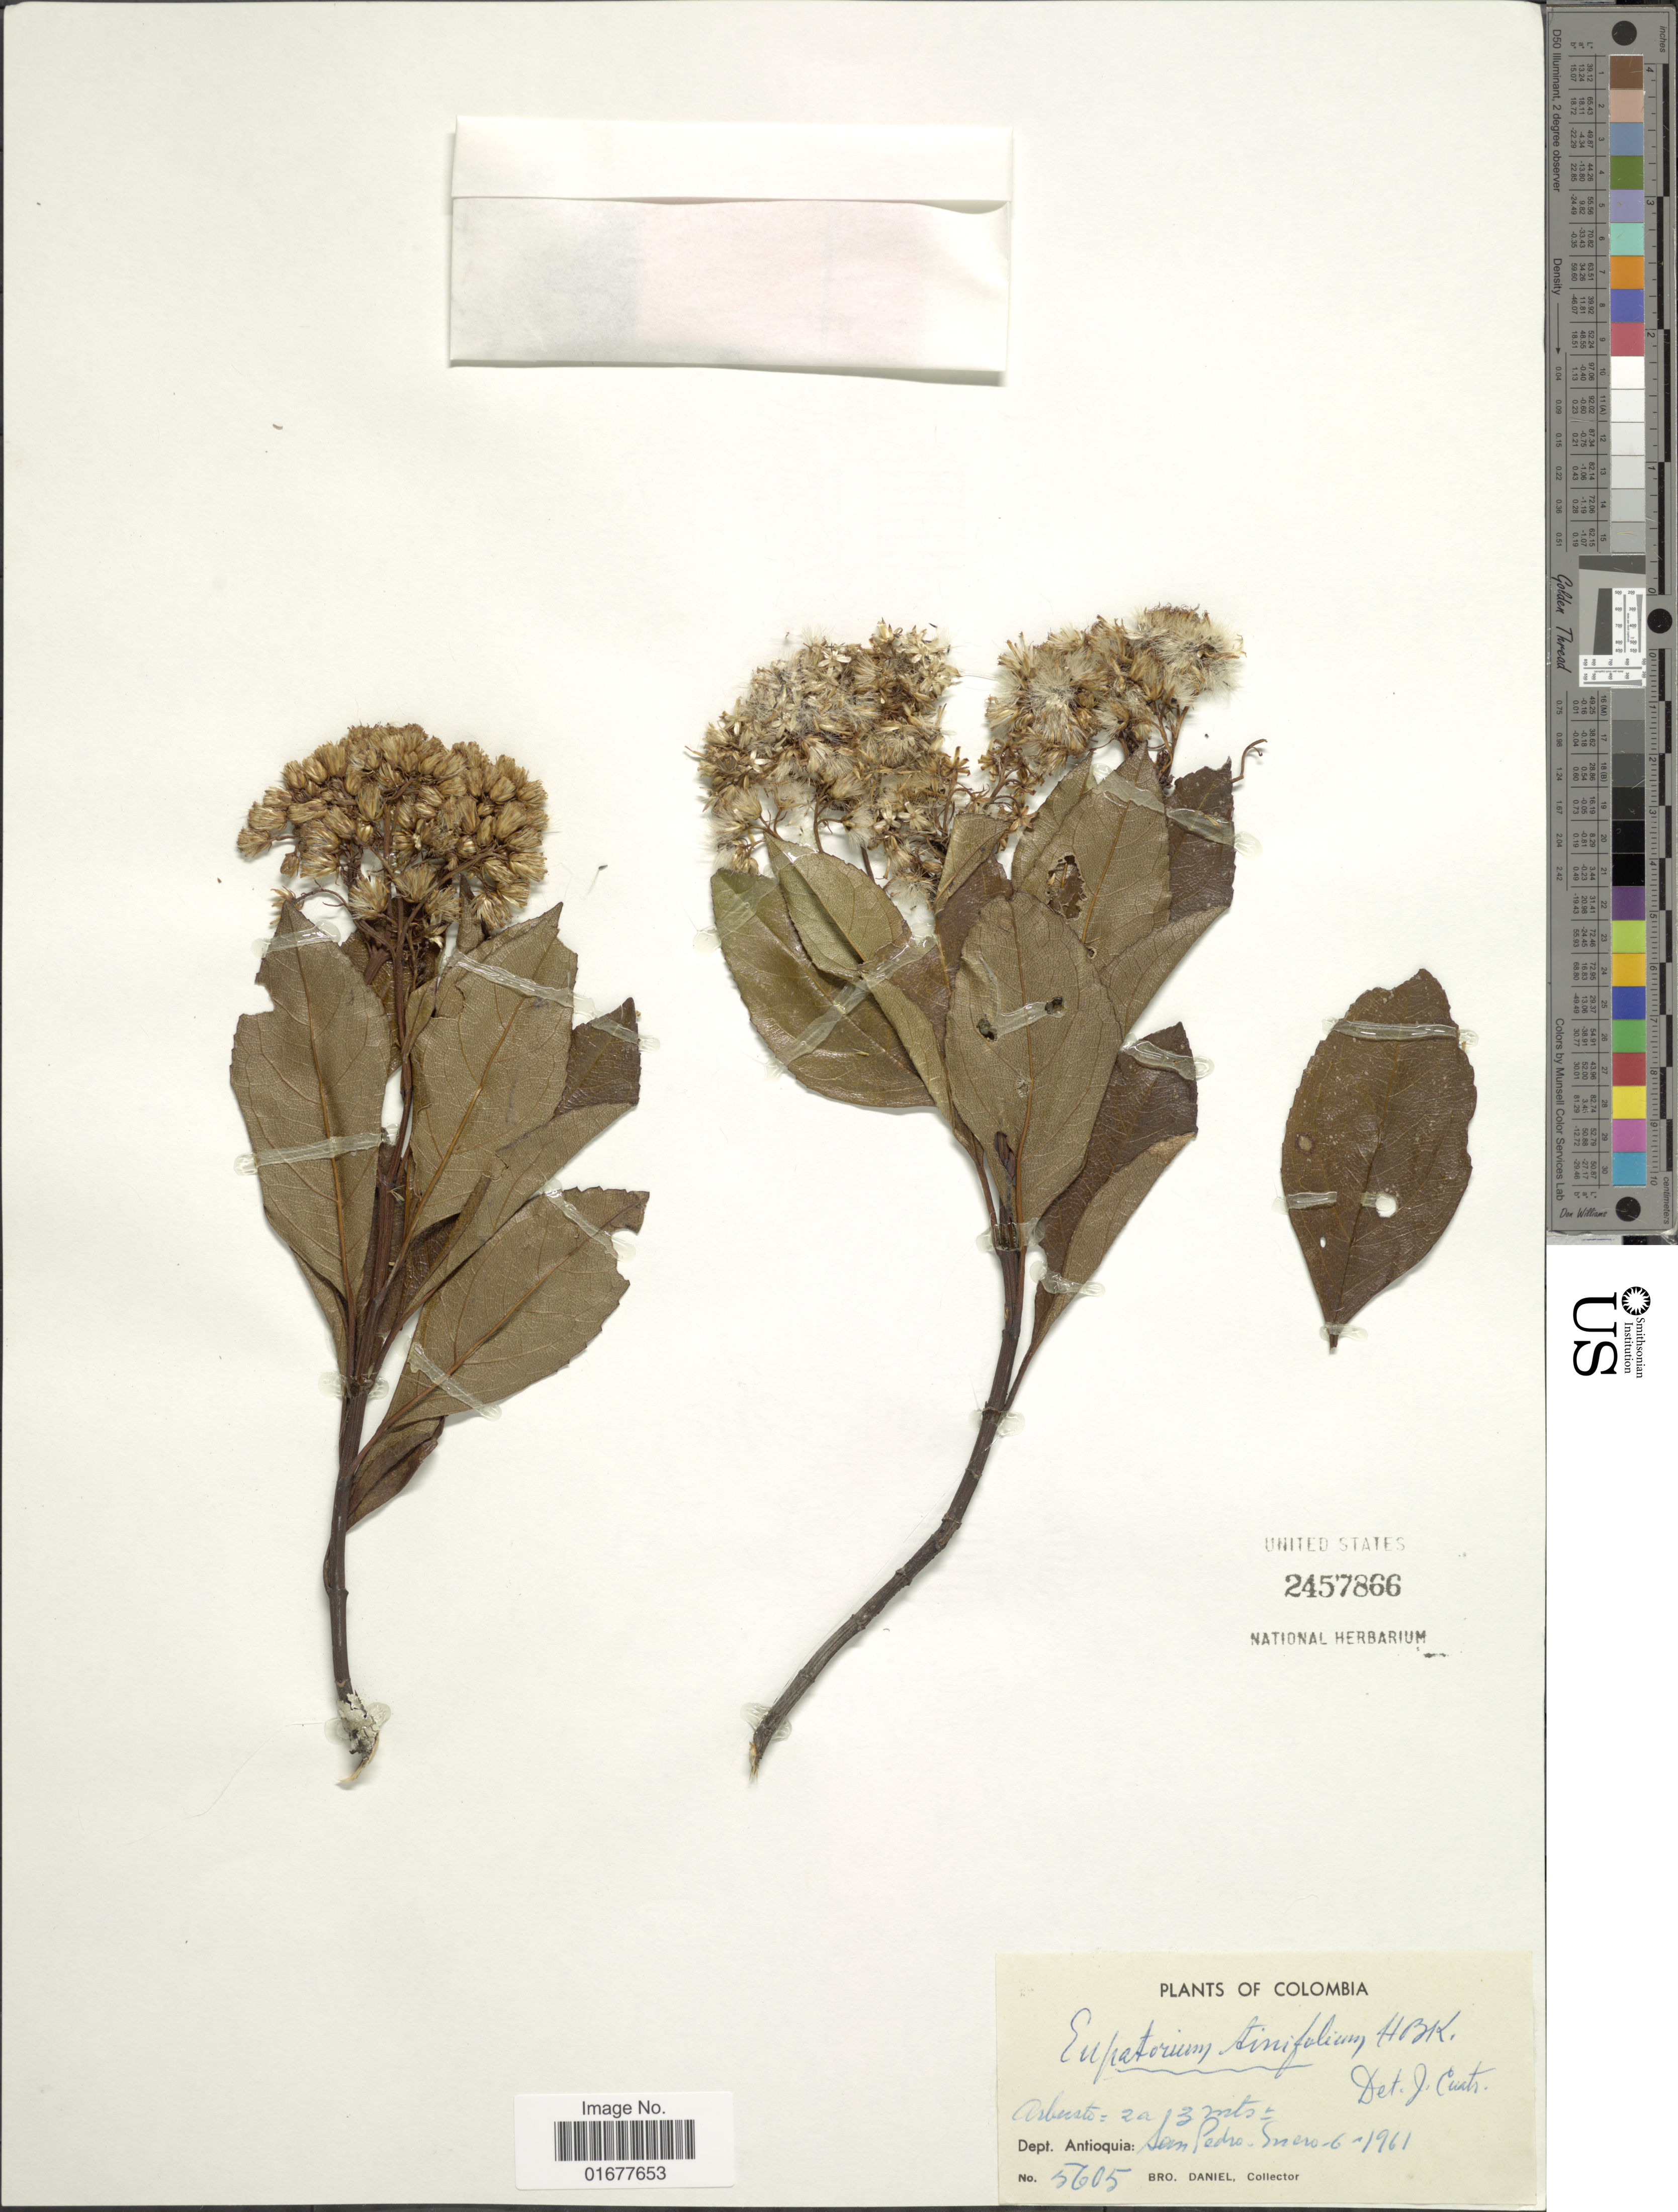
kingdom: Plantae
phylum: Tracheophyta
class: Magnoliopsida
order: Asterales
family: Asteraceae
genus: Ageratina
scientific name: Ageratina tinifolia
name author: (Kunth) R.M. King & H. Rob.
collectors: Bro. Daniel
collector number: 5605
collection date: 1961-01-06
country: Colombia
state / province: Antioquia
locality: San Pedro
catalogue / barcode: US 2457866